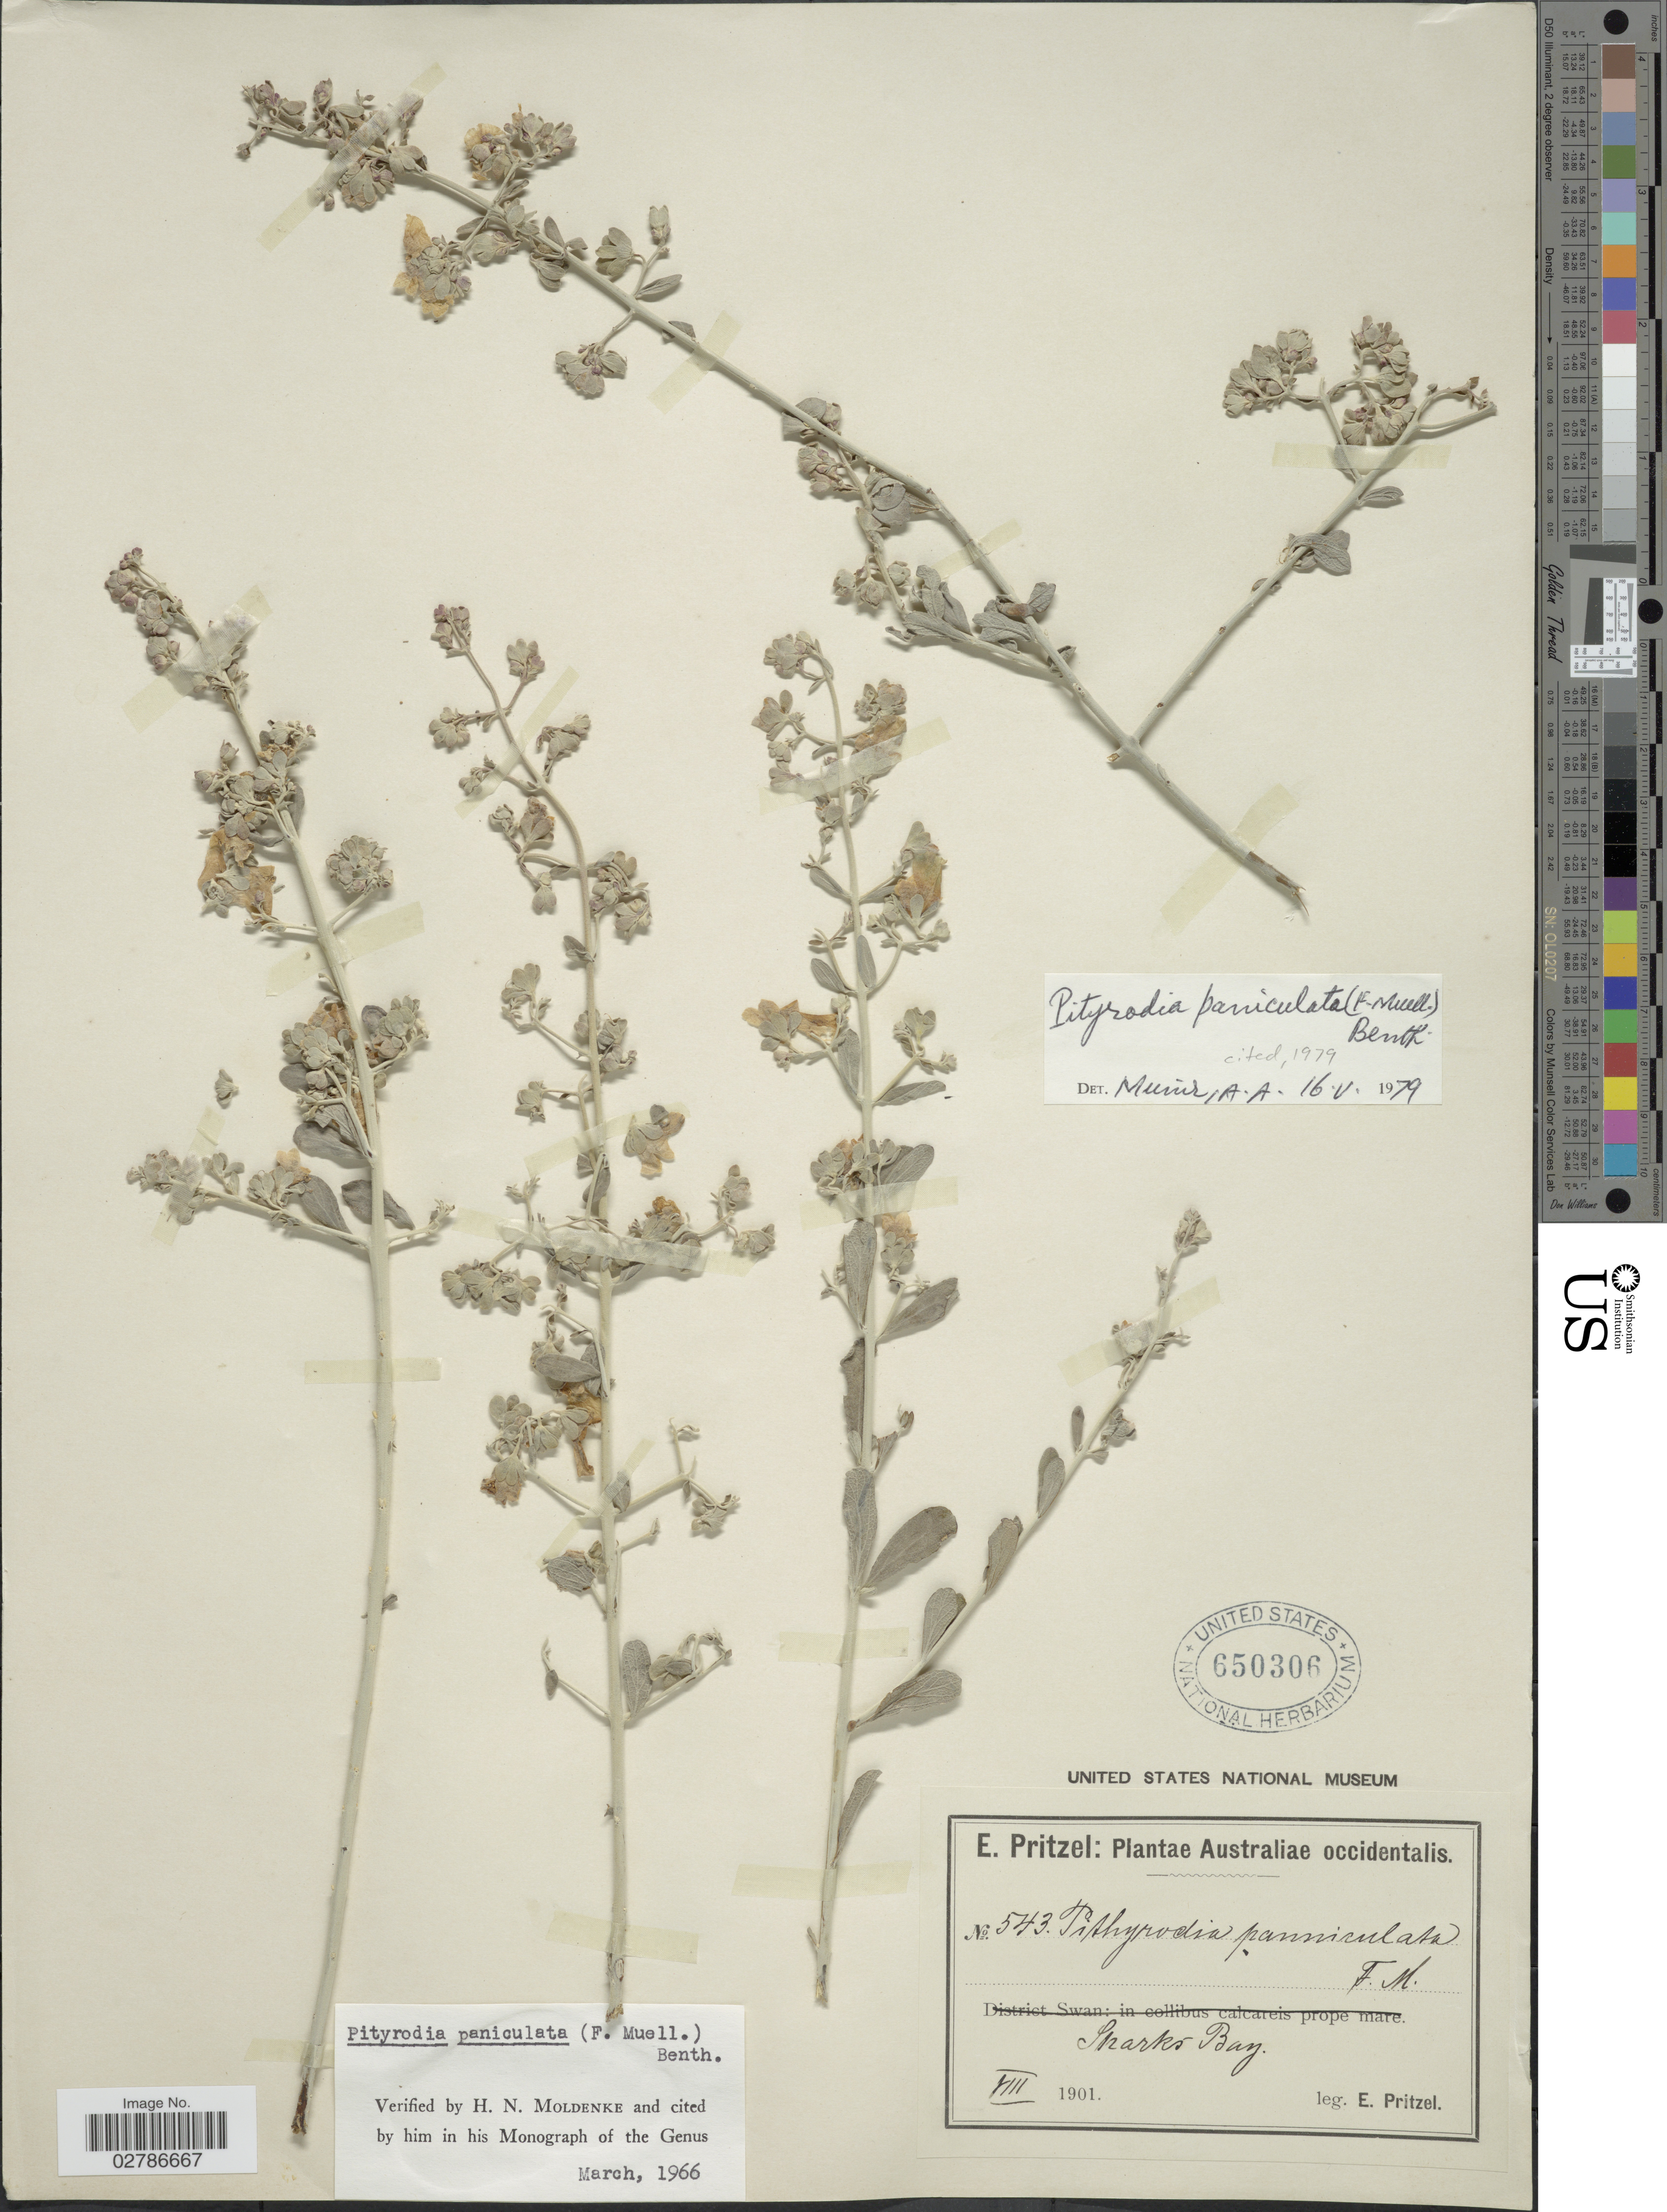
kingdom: Plantae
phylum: Tracheophyta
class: Magnoliopsida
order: Lamiales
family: Lamiaceae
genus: Pityrodia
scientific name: Pityrodia paniculata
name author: (F. Muell.) Benth.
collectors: E. G. Pritzel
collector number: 543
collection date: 1901-08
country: Australia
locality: Australiae occidentalis. Sharks Bay.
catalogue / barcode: US 650306